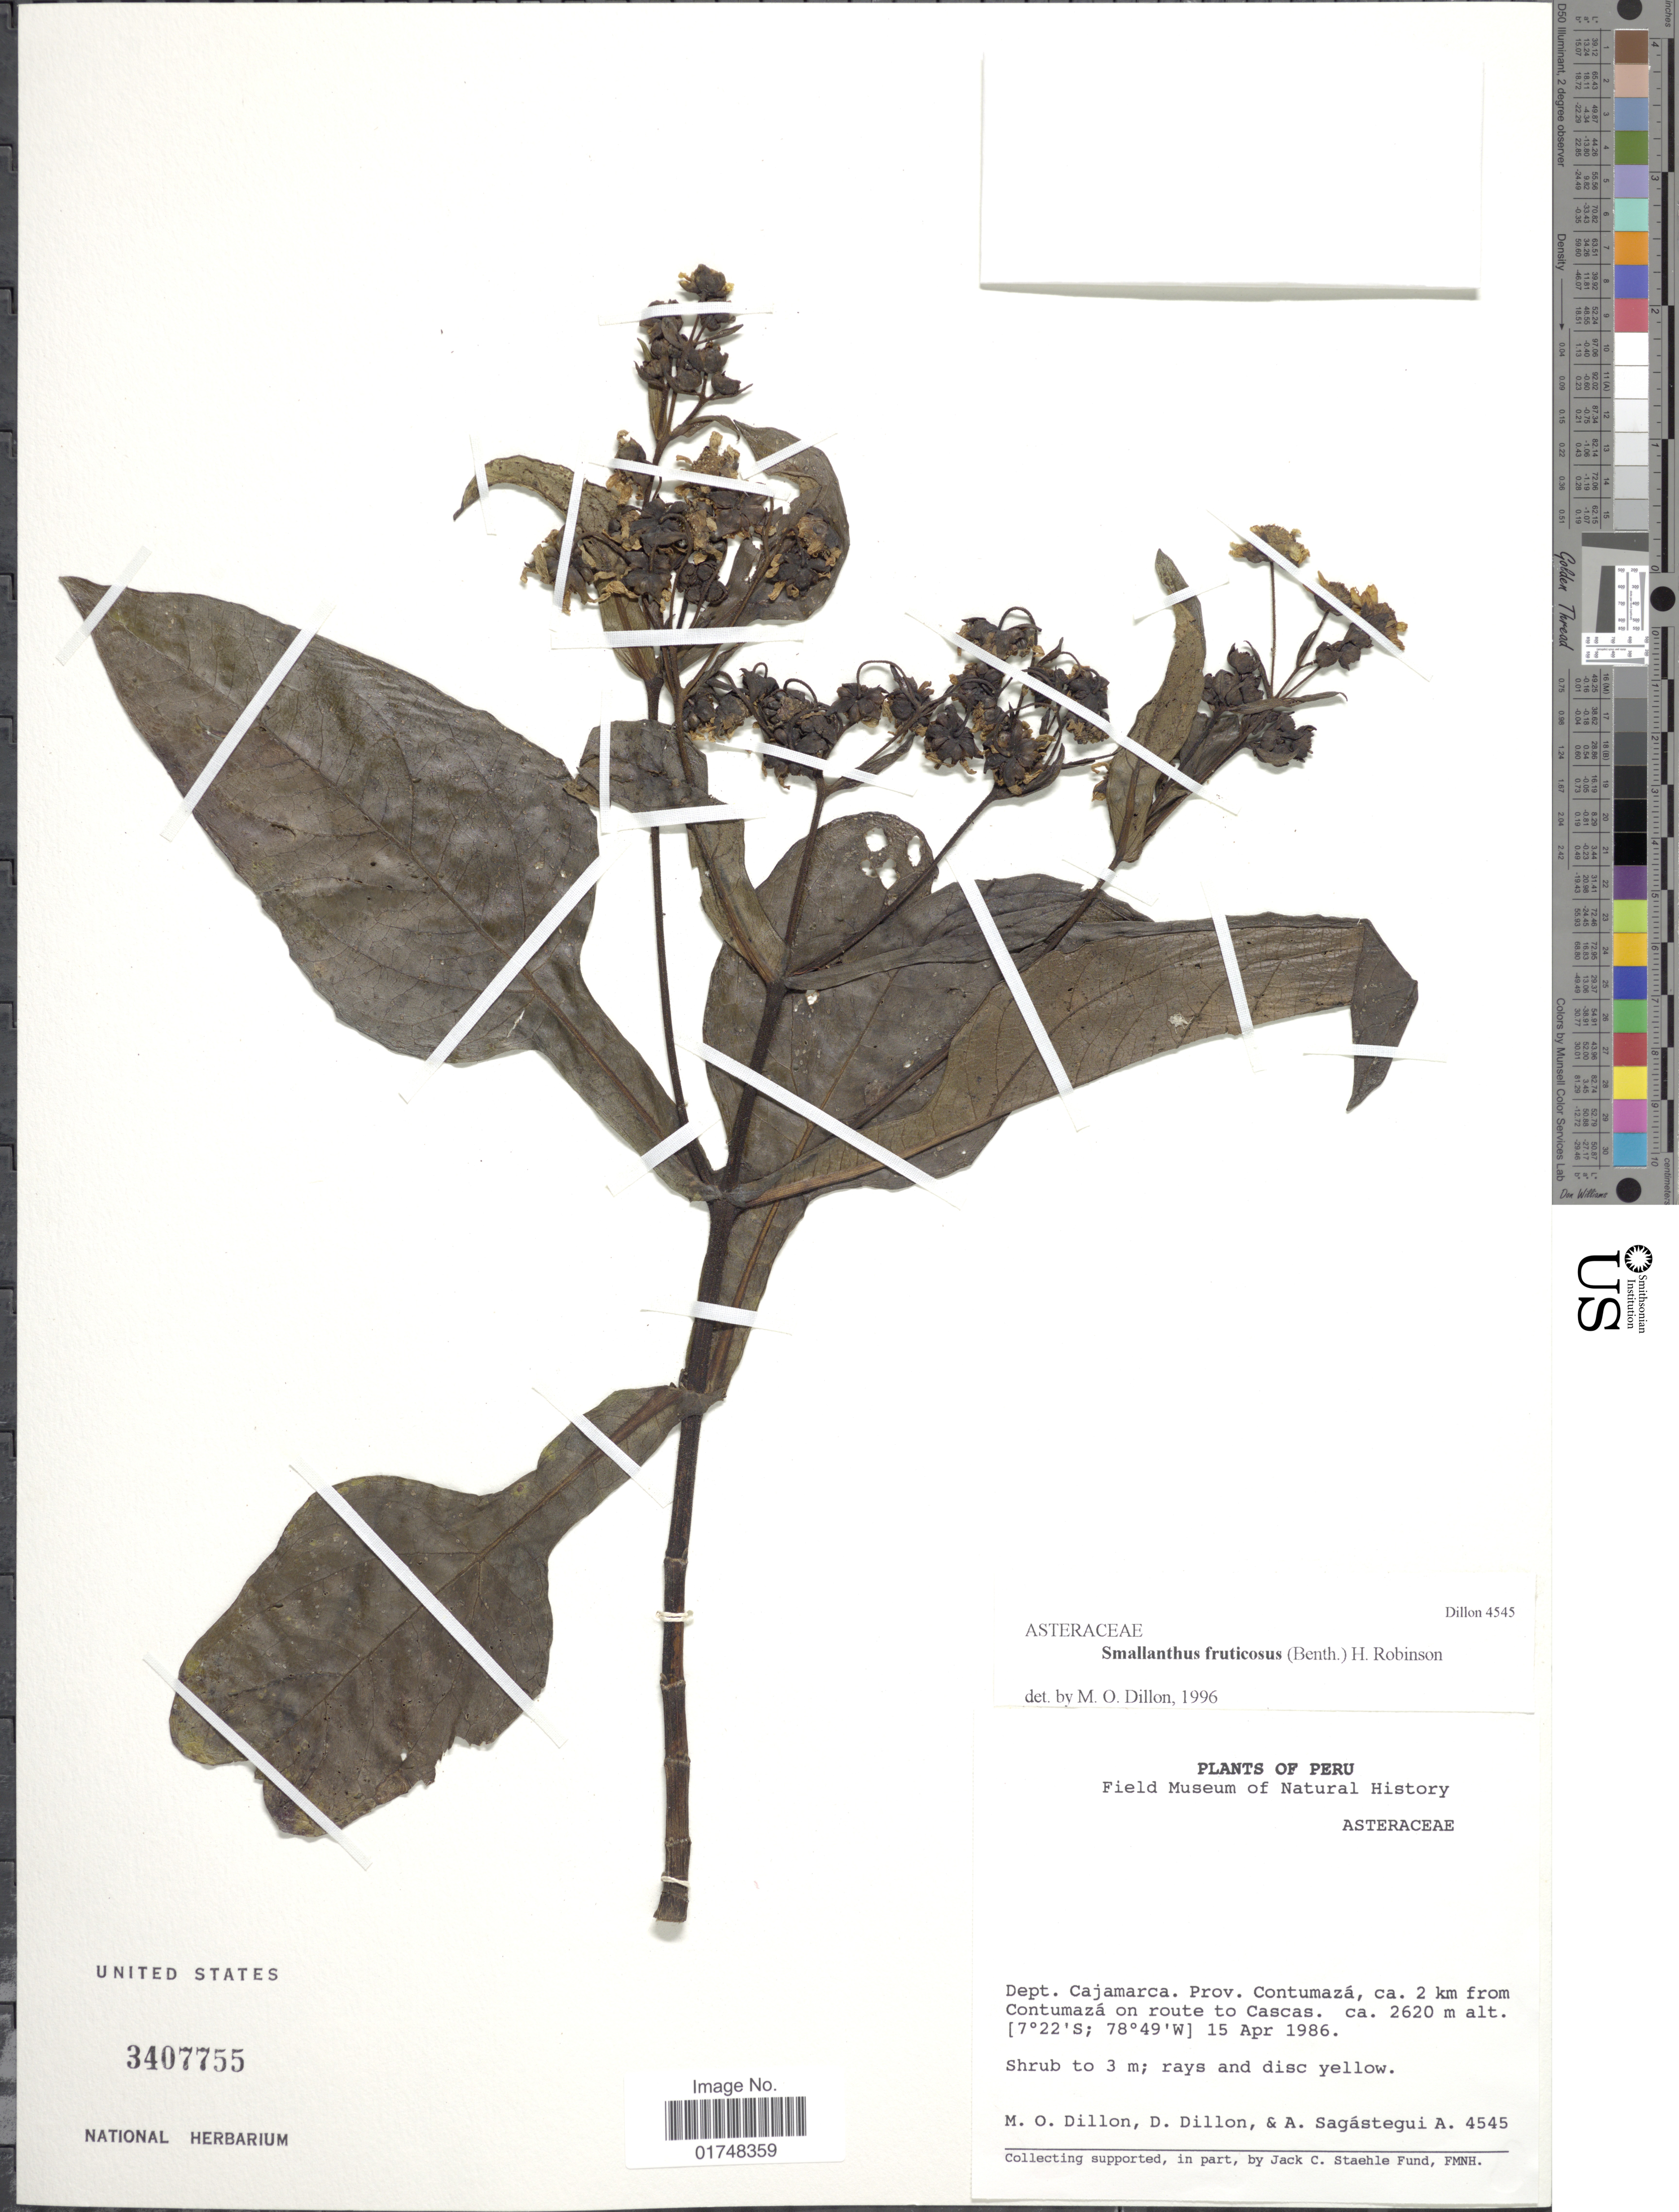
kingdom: Plantae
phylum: Tracheophyta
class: Magnoliopsida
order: Asterales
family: Asteraceae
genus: Smallanthus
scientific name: Smallanthus fruticosus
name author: (Benth.) H. Rob.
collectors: M. O. Dillon, D. Dillon & A. Sagástegui A.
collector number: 4545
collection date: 1986-04-15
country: Peru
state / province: Cajamarca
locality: Prov. Conutmaza, ca 2 km from Contumaza on route to Cascas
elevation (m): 2620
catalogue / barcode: US 3407755